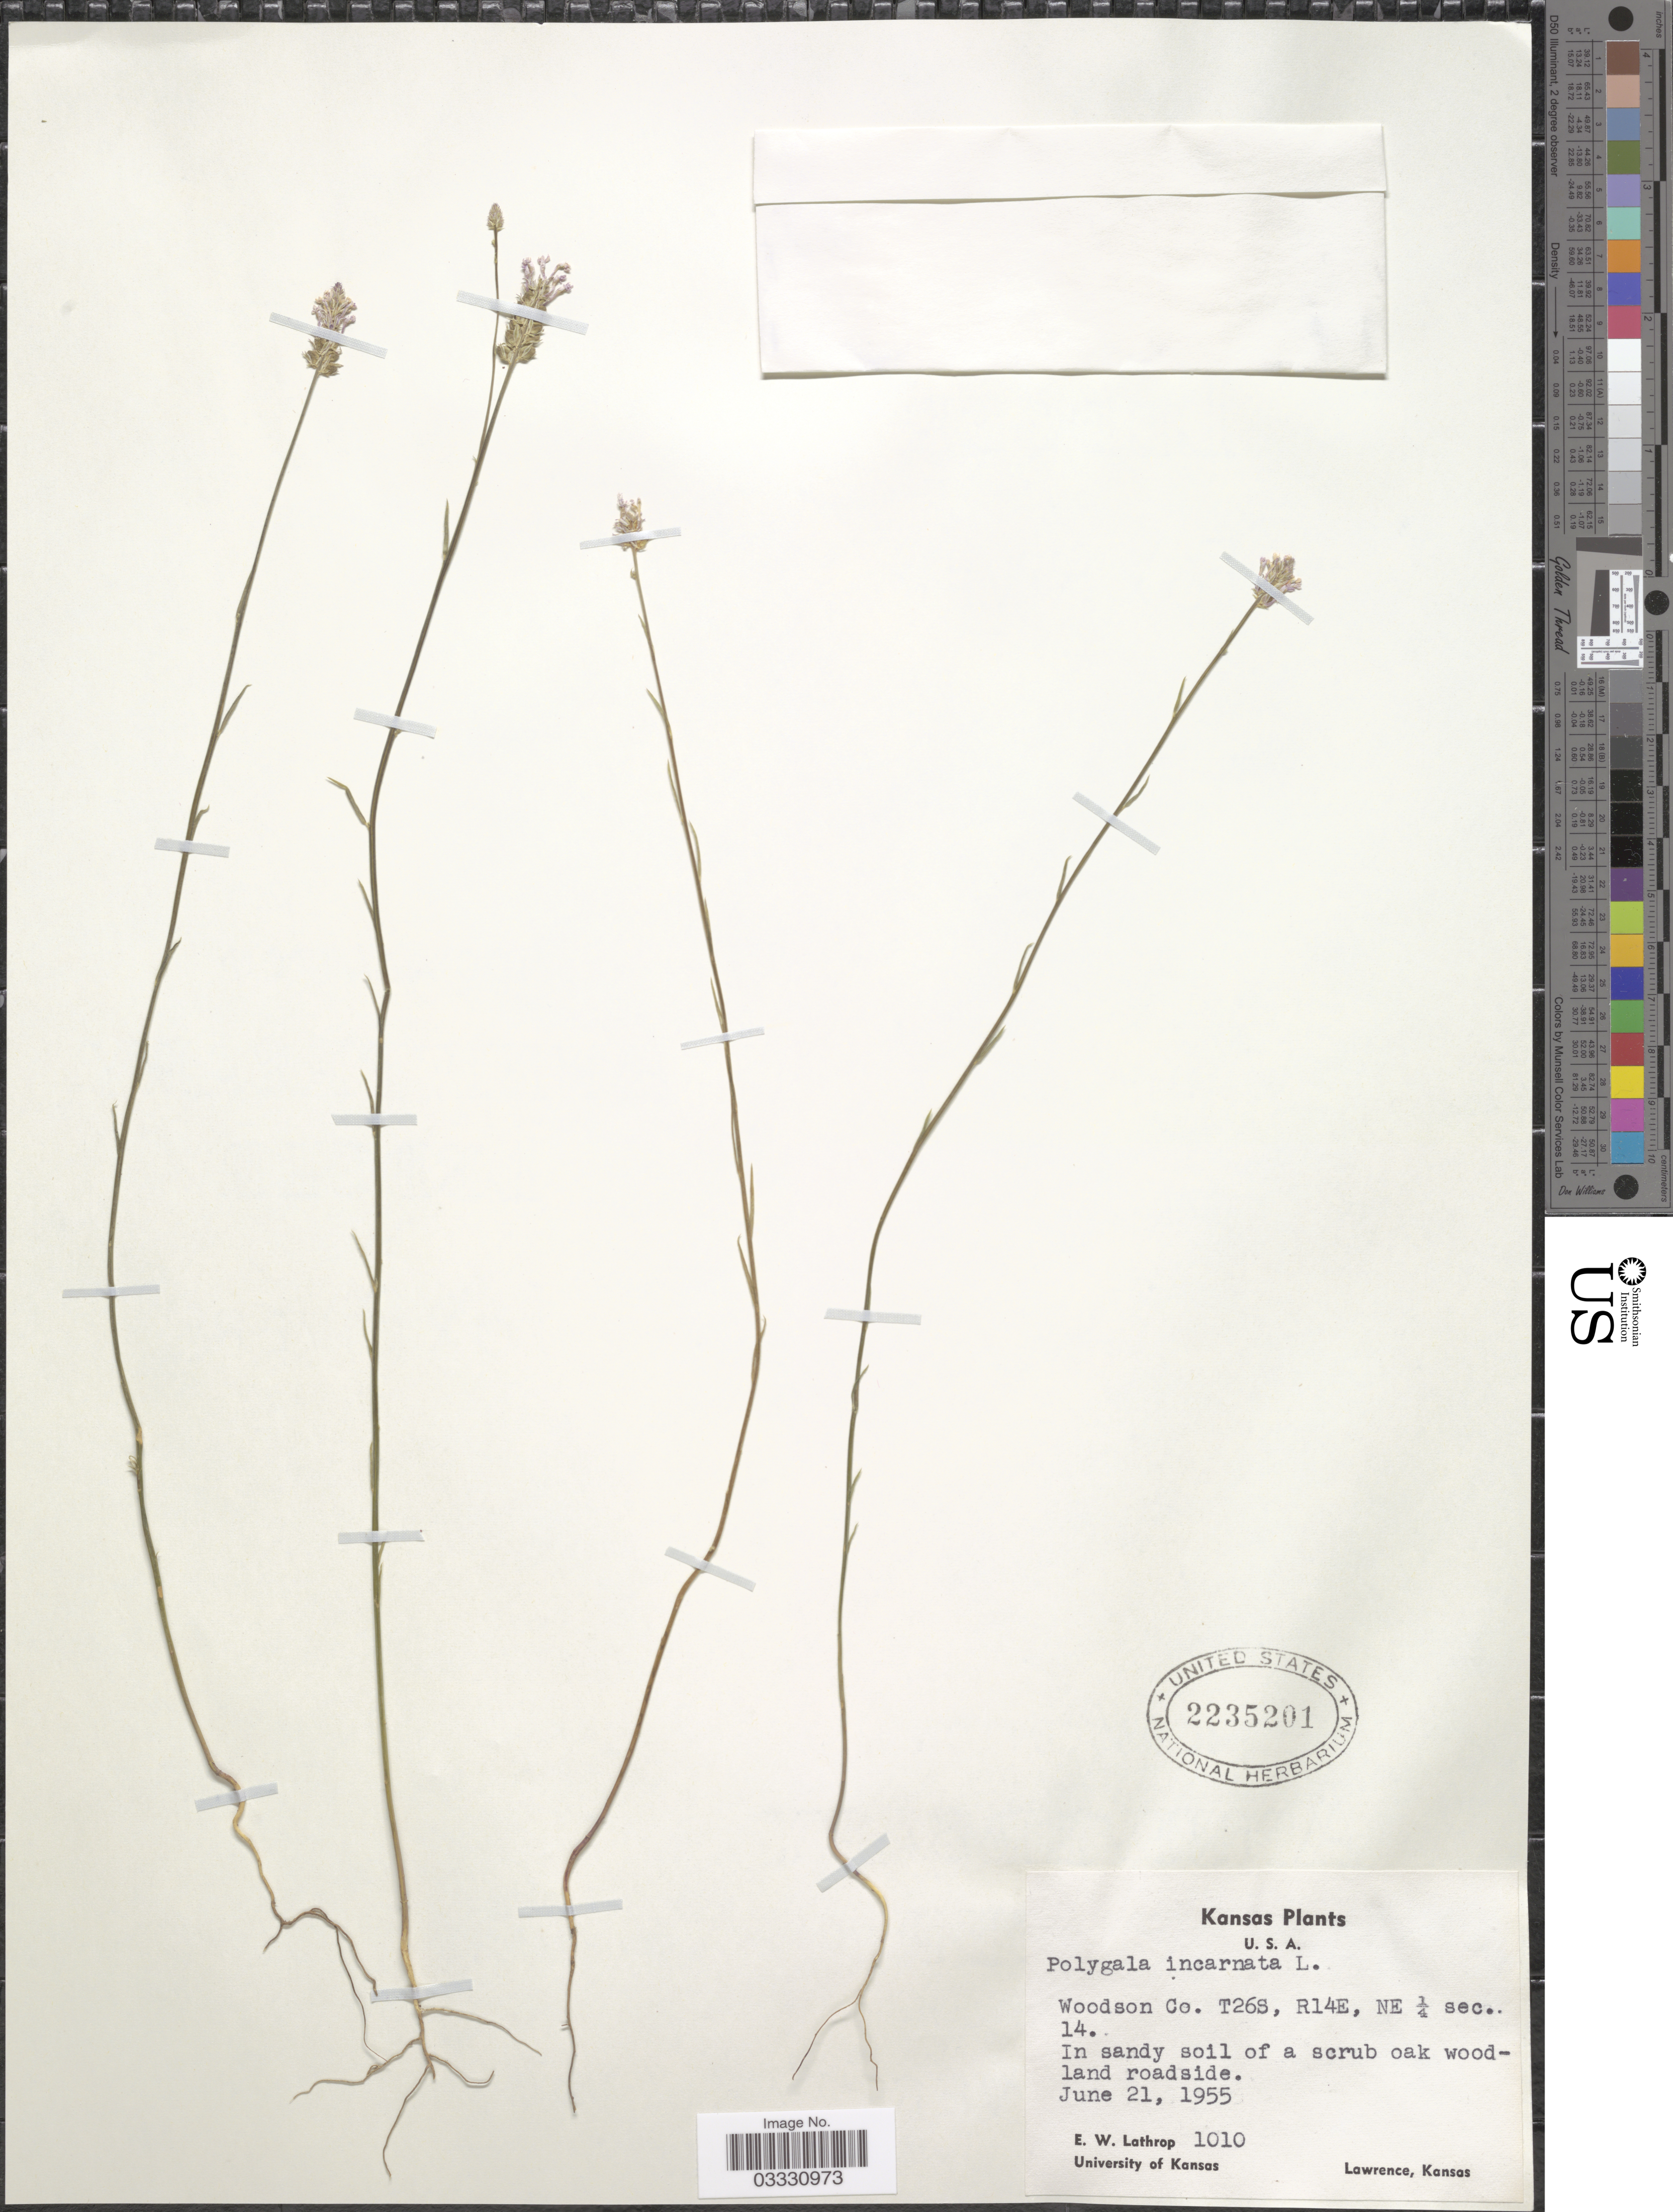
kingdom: Plantae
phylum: Tracheophyta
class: Magnoliopsida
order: Fabales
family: Polygalaceae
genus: Polygala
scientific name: Polygala incarnata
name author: L.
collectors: E. W. Lathrop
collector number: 1010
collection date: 1955-06-21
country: United States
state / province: Kansas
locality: Woodson Co. T26S, R14E, NE ¼ sec. 14.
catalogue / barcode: US 2235201